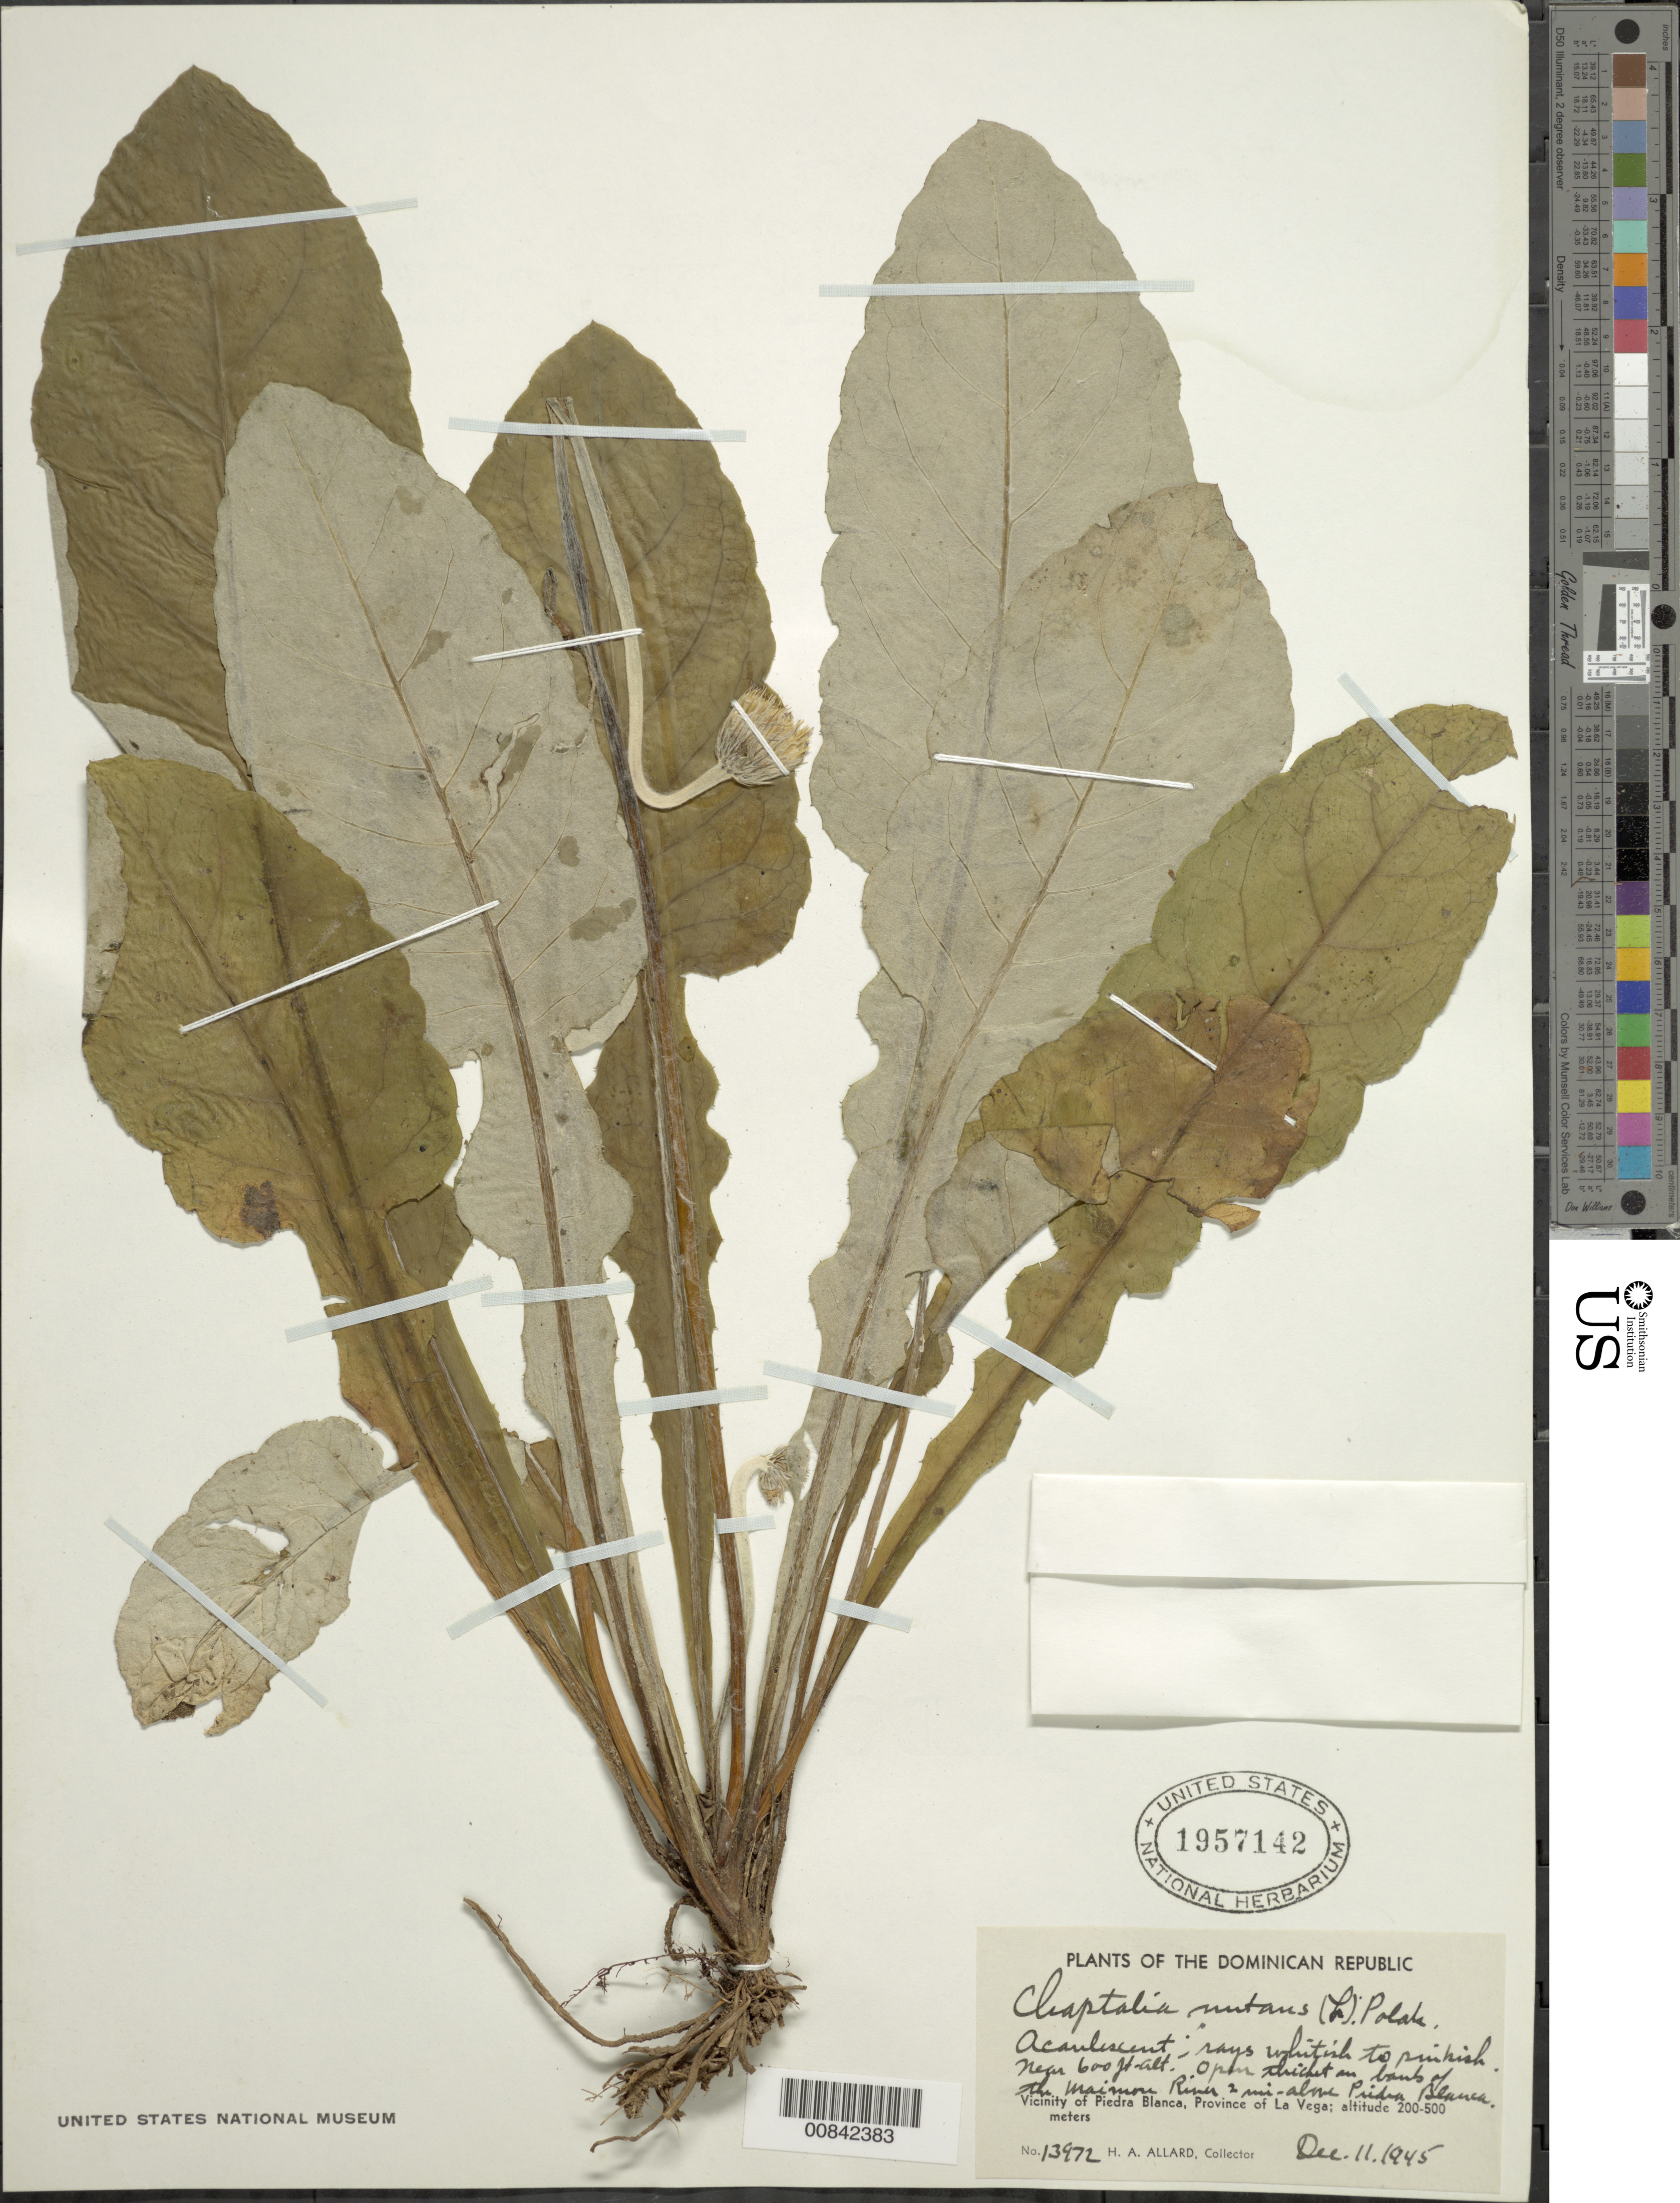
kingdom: Plantae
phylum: Tracheophyta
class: Magnoliopsida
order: Asterales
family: Asteraceae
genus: Chaptalia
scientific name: Chaptalia nutans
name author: (L.) Pol.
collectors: H. A. Allard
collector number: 13972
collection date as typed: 11 Dec 1945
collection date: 1945-12-11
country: Dominican Republic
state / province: La Vega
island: Hispaniola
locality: Vicinity of Piedra Blanca, bank of the Maimon River, 2 mi. above town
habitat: Open thicket on river banks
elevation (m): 183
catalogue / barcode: US 1957142